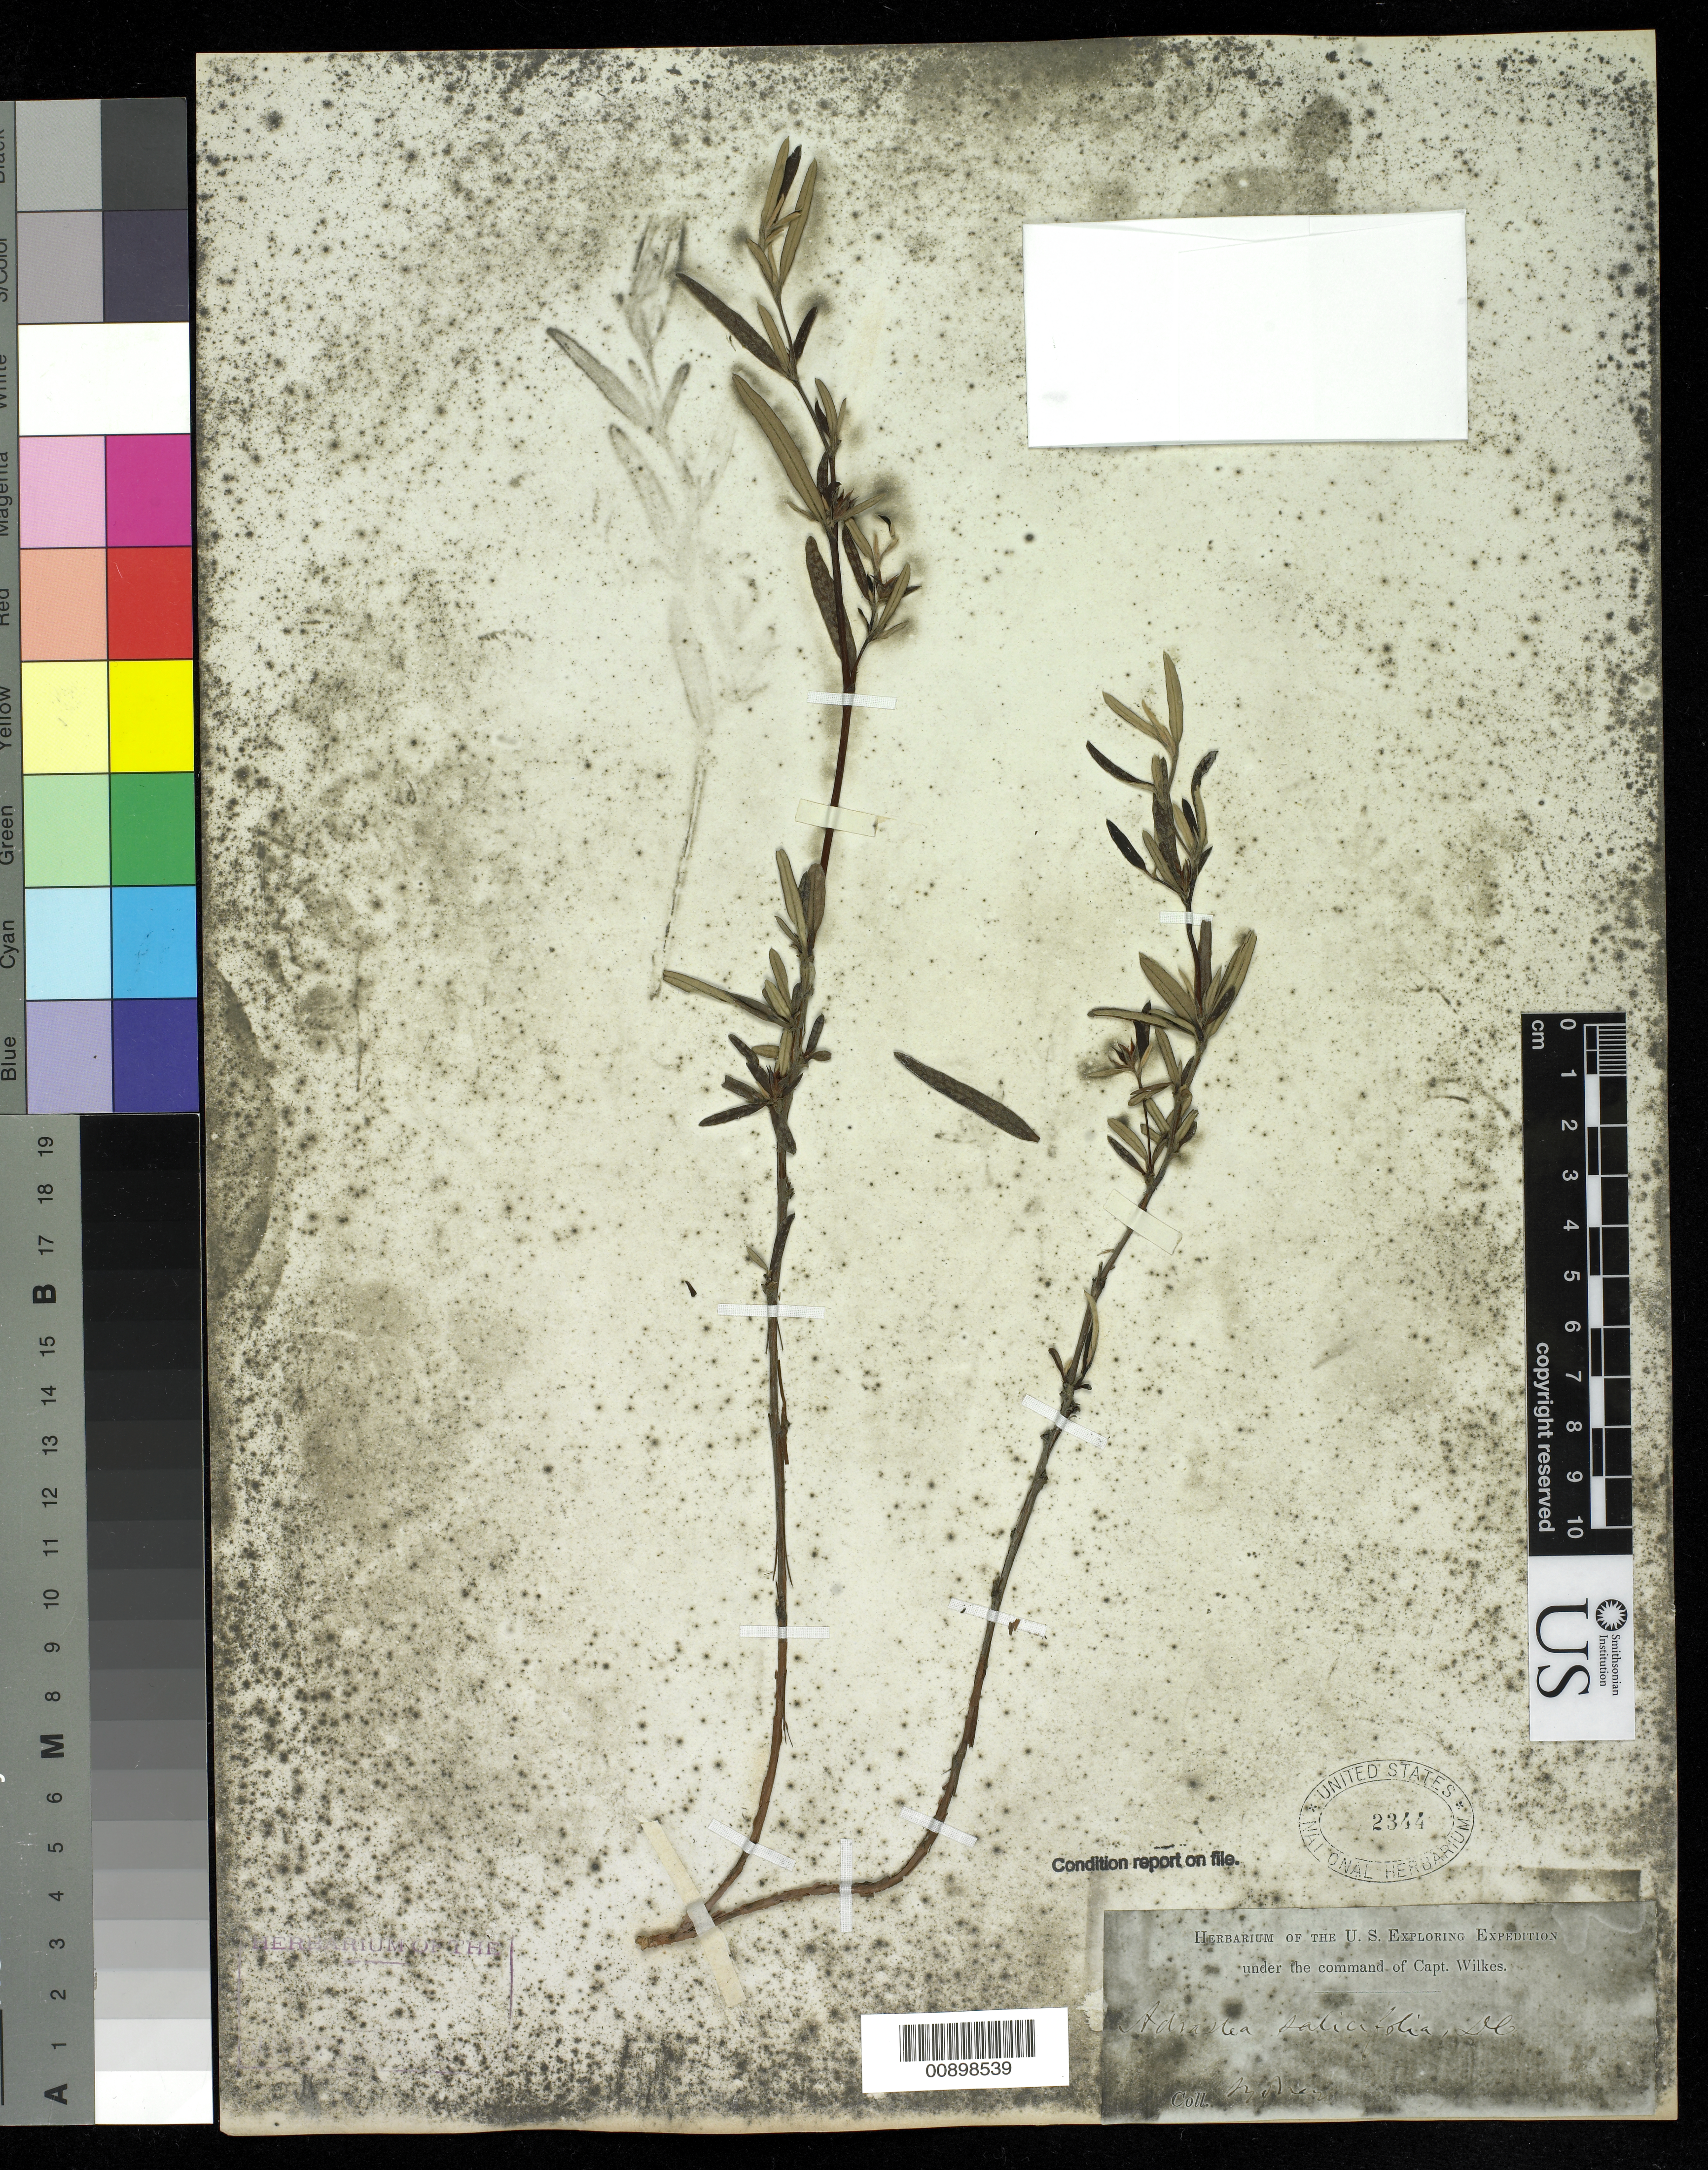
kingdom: Plantae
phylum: Tracheophyta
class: Magnoliopsida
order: Dilleniales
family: Dilleniaceae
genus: Hibbertia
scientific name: Hibbertia salicifolia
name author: Turcz.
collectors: Wilkes Explor. Exped.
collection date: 1838/1842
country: Australia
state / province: New South Wales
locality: Sydney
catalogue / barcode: US 2344